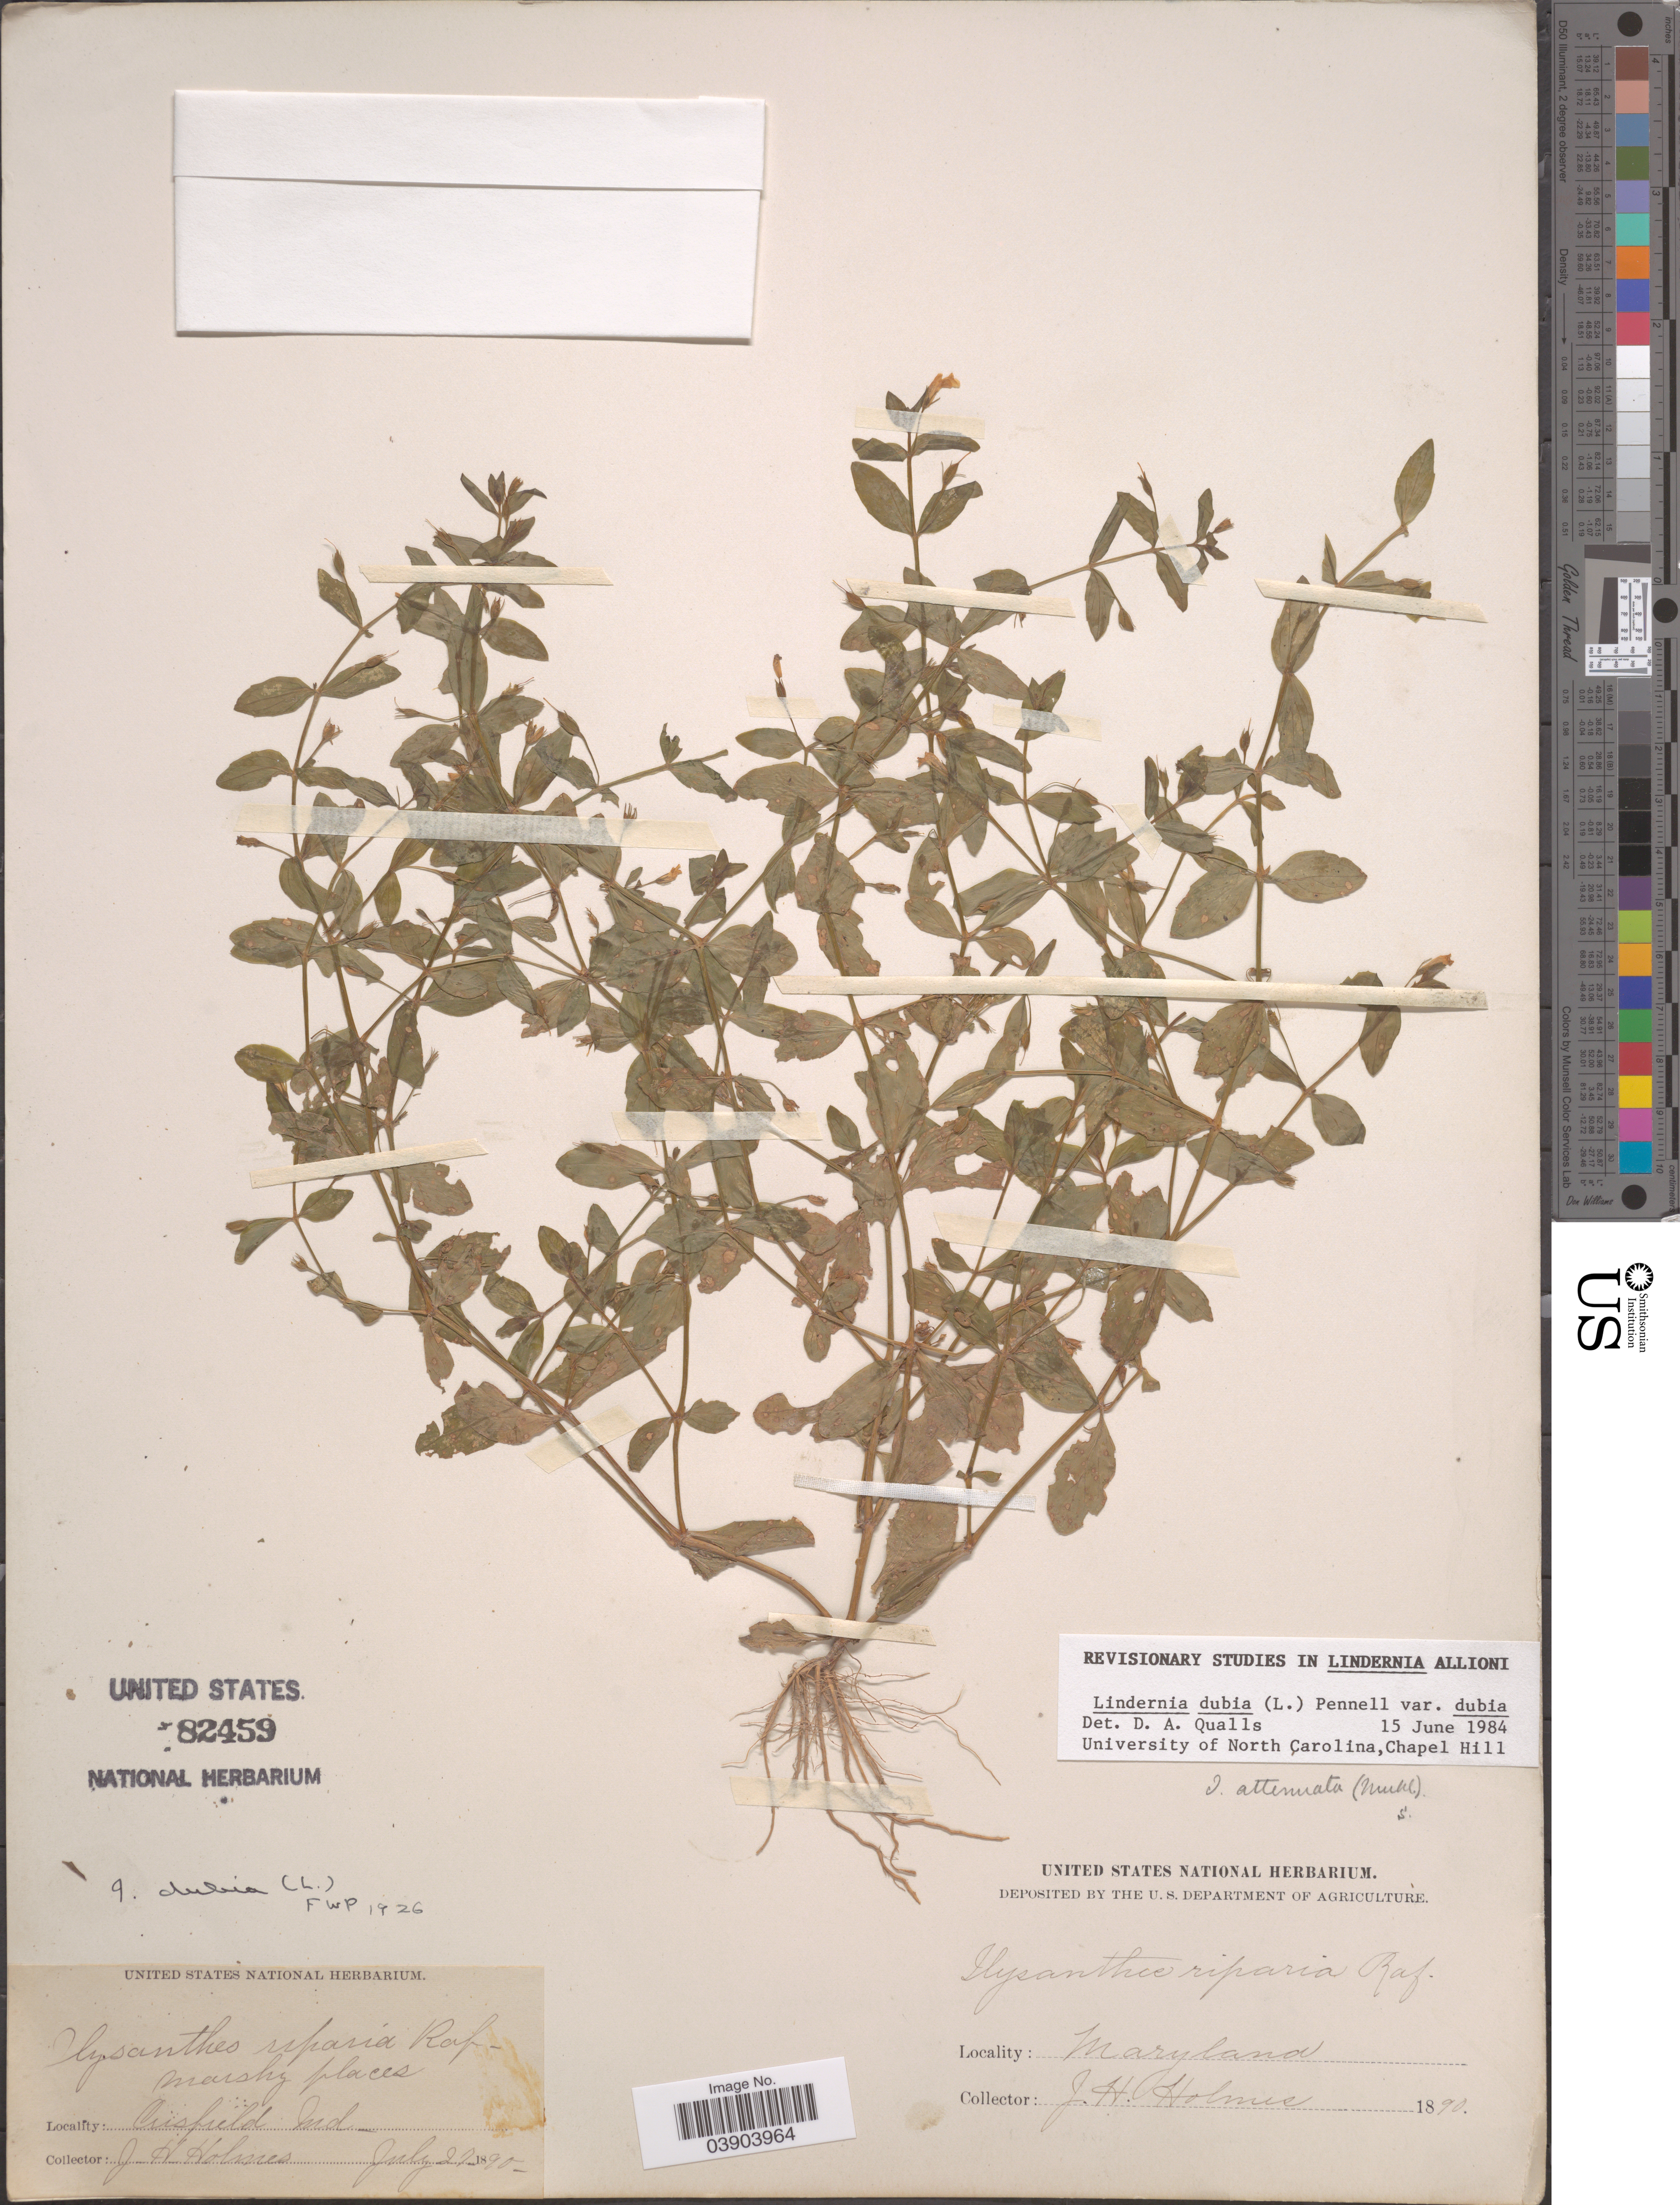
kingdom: Plantae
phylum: Tracheophyta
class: Magnoliopsida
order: Lamiales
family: Linderniaceae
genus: Lindernia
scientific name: Lindernia dubia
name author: (L.) Pennell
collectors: J. Holmes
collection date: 1890-07-27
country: United States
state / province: Maryland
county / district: Somerset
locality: Crisfield.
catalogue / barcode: US 82459